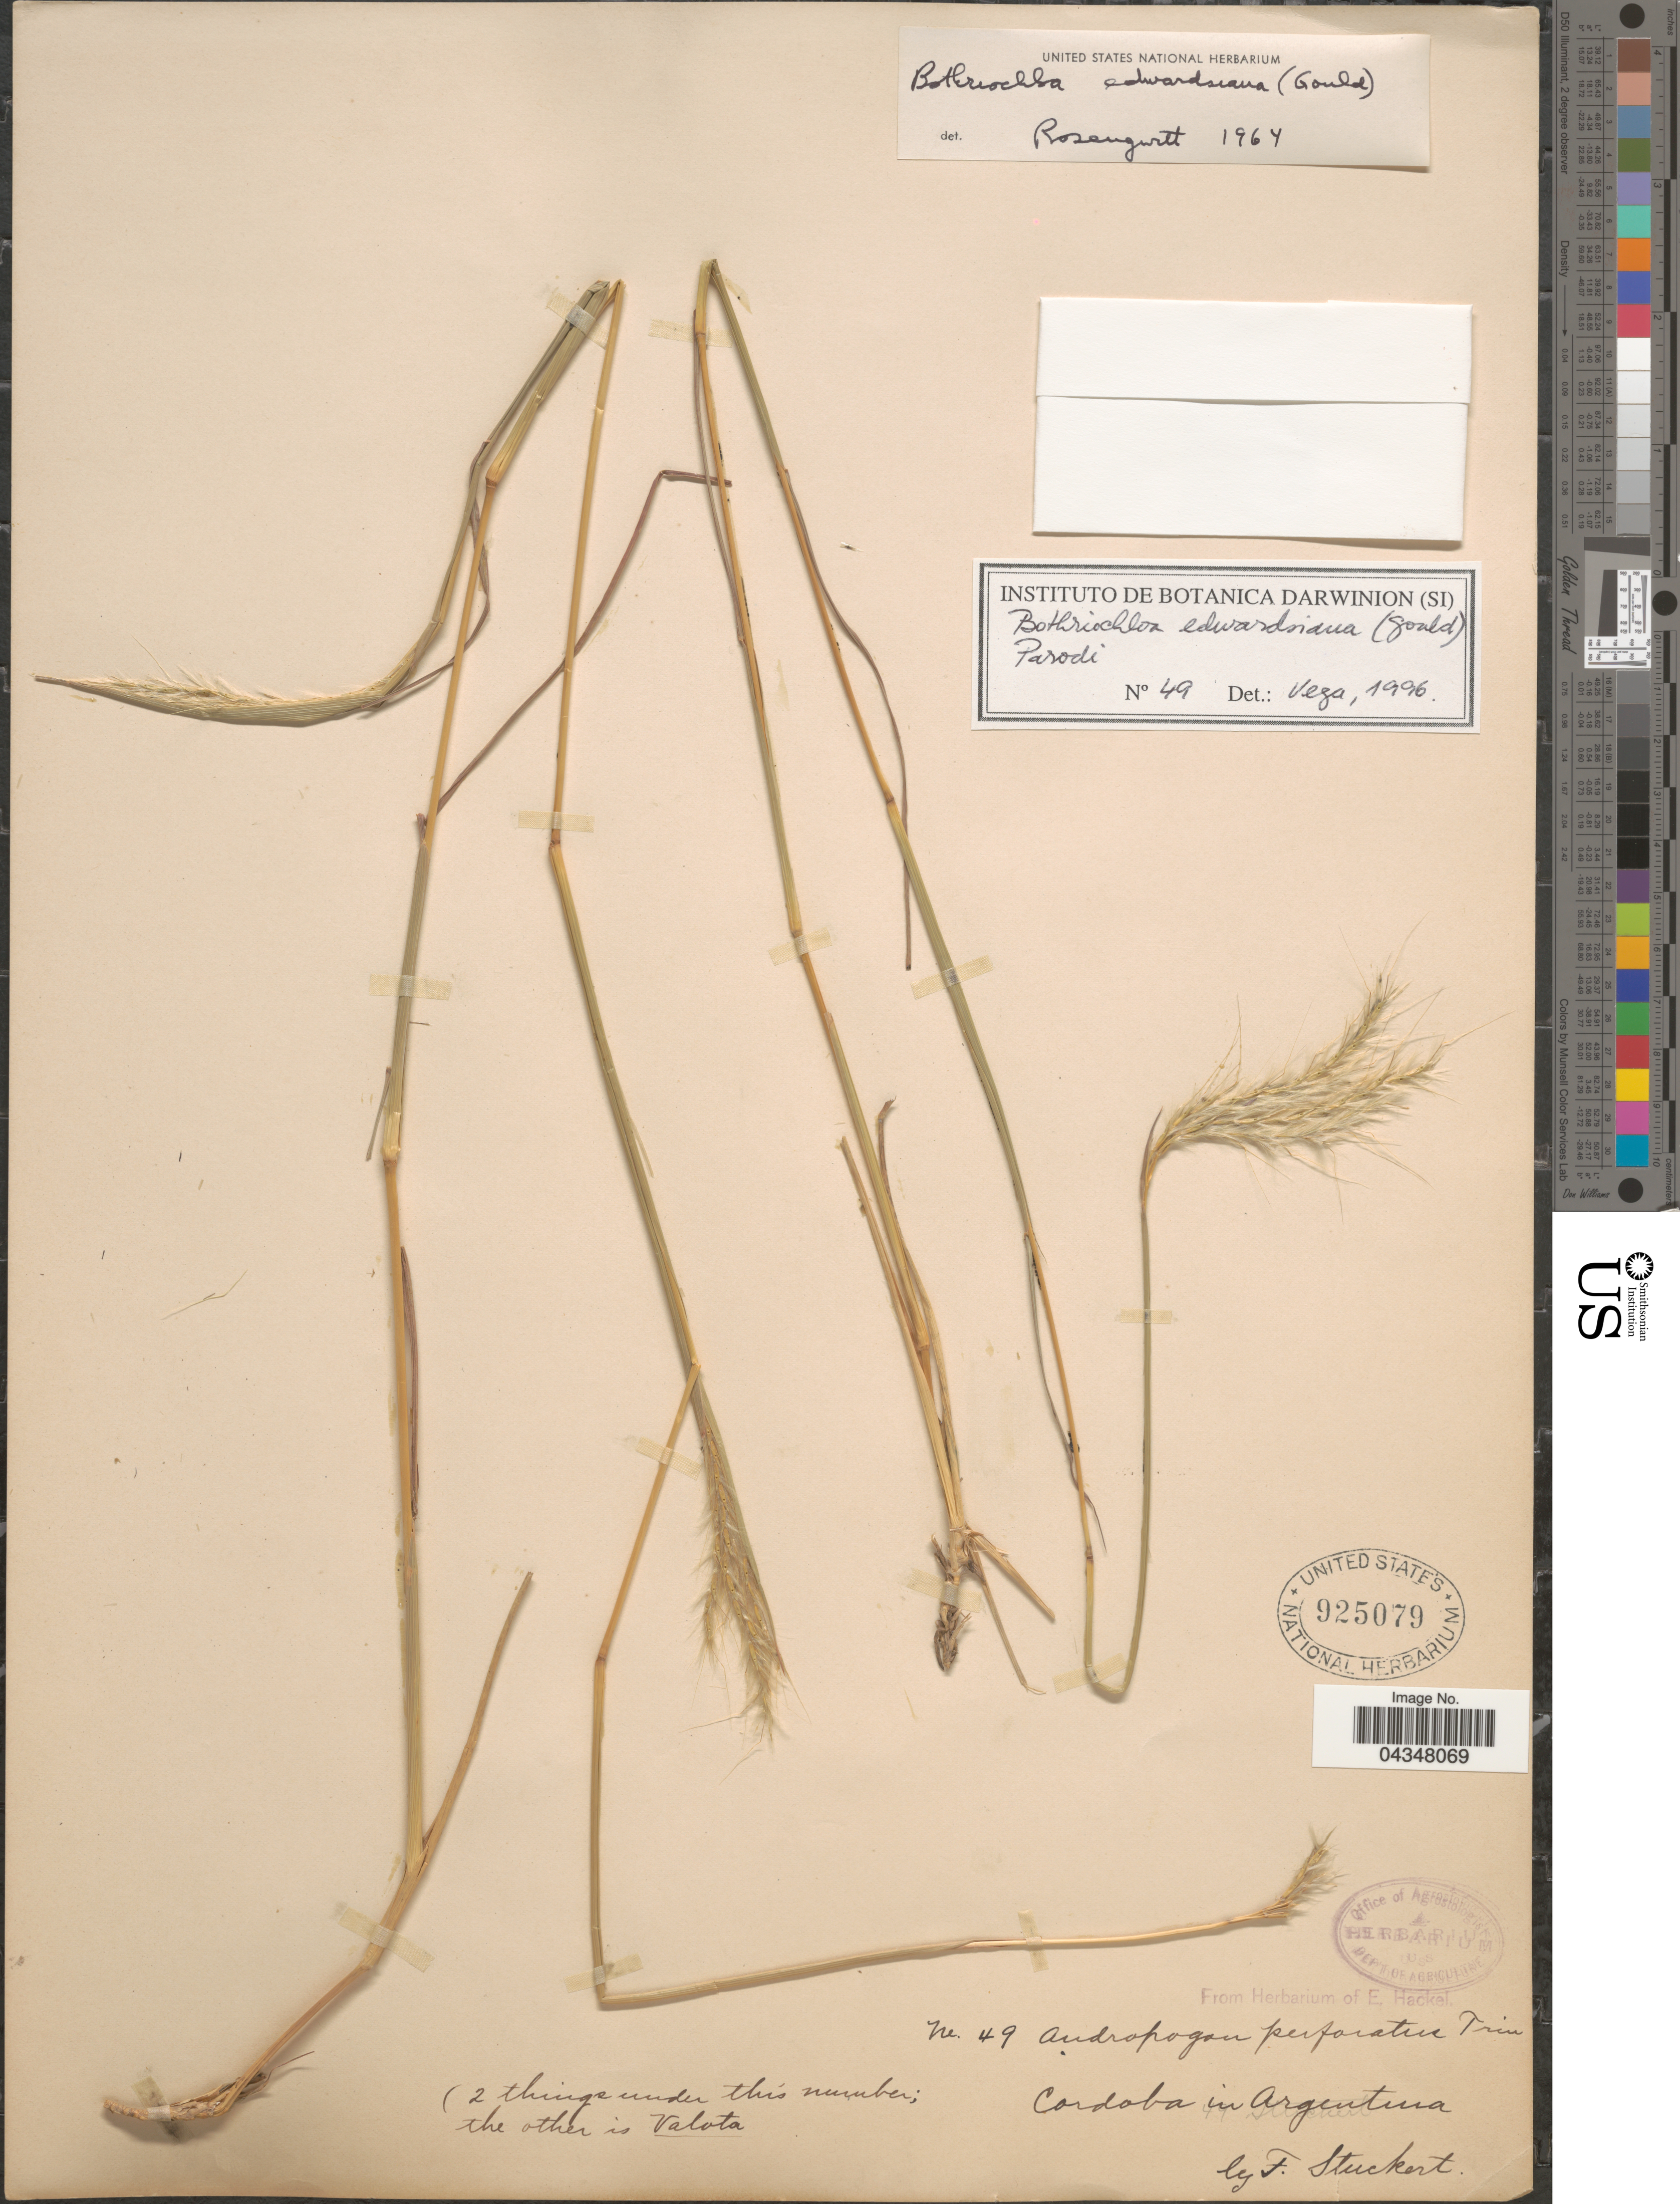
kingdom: Plantae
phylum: Tracheophyta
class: Liliopsida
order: Poales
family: Poaceae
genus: Bothriochloa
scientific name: Bothriochloa edwardsiana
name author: (Gould) Parodi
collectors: T. Stuckert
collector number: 49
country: Argentina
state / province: Cordoba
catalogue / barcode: US 925079